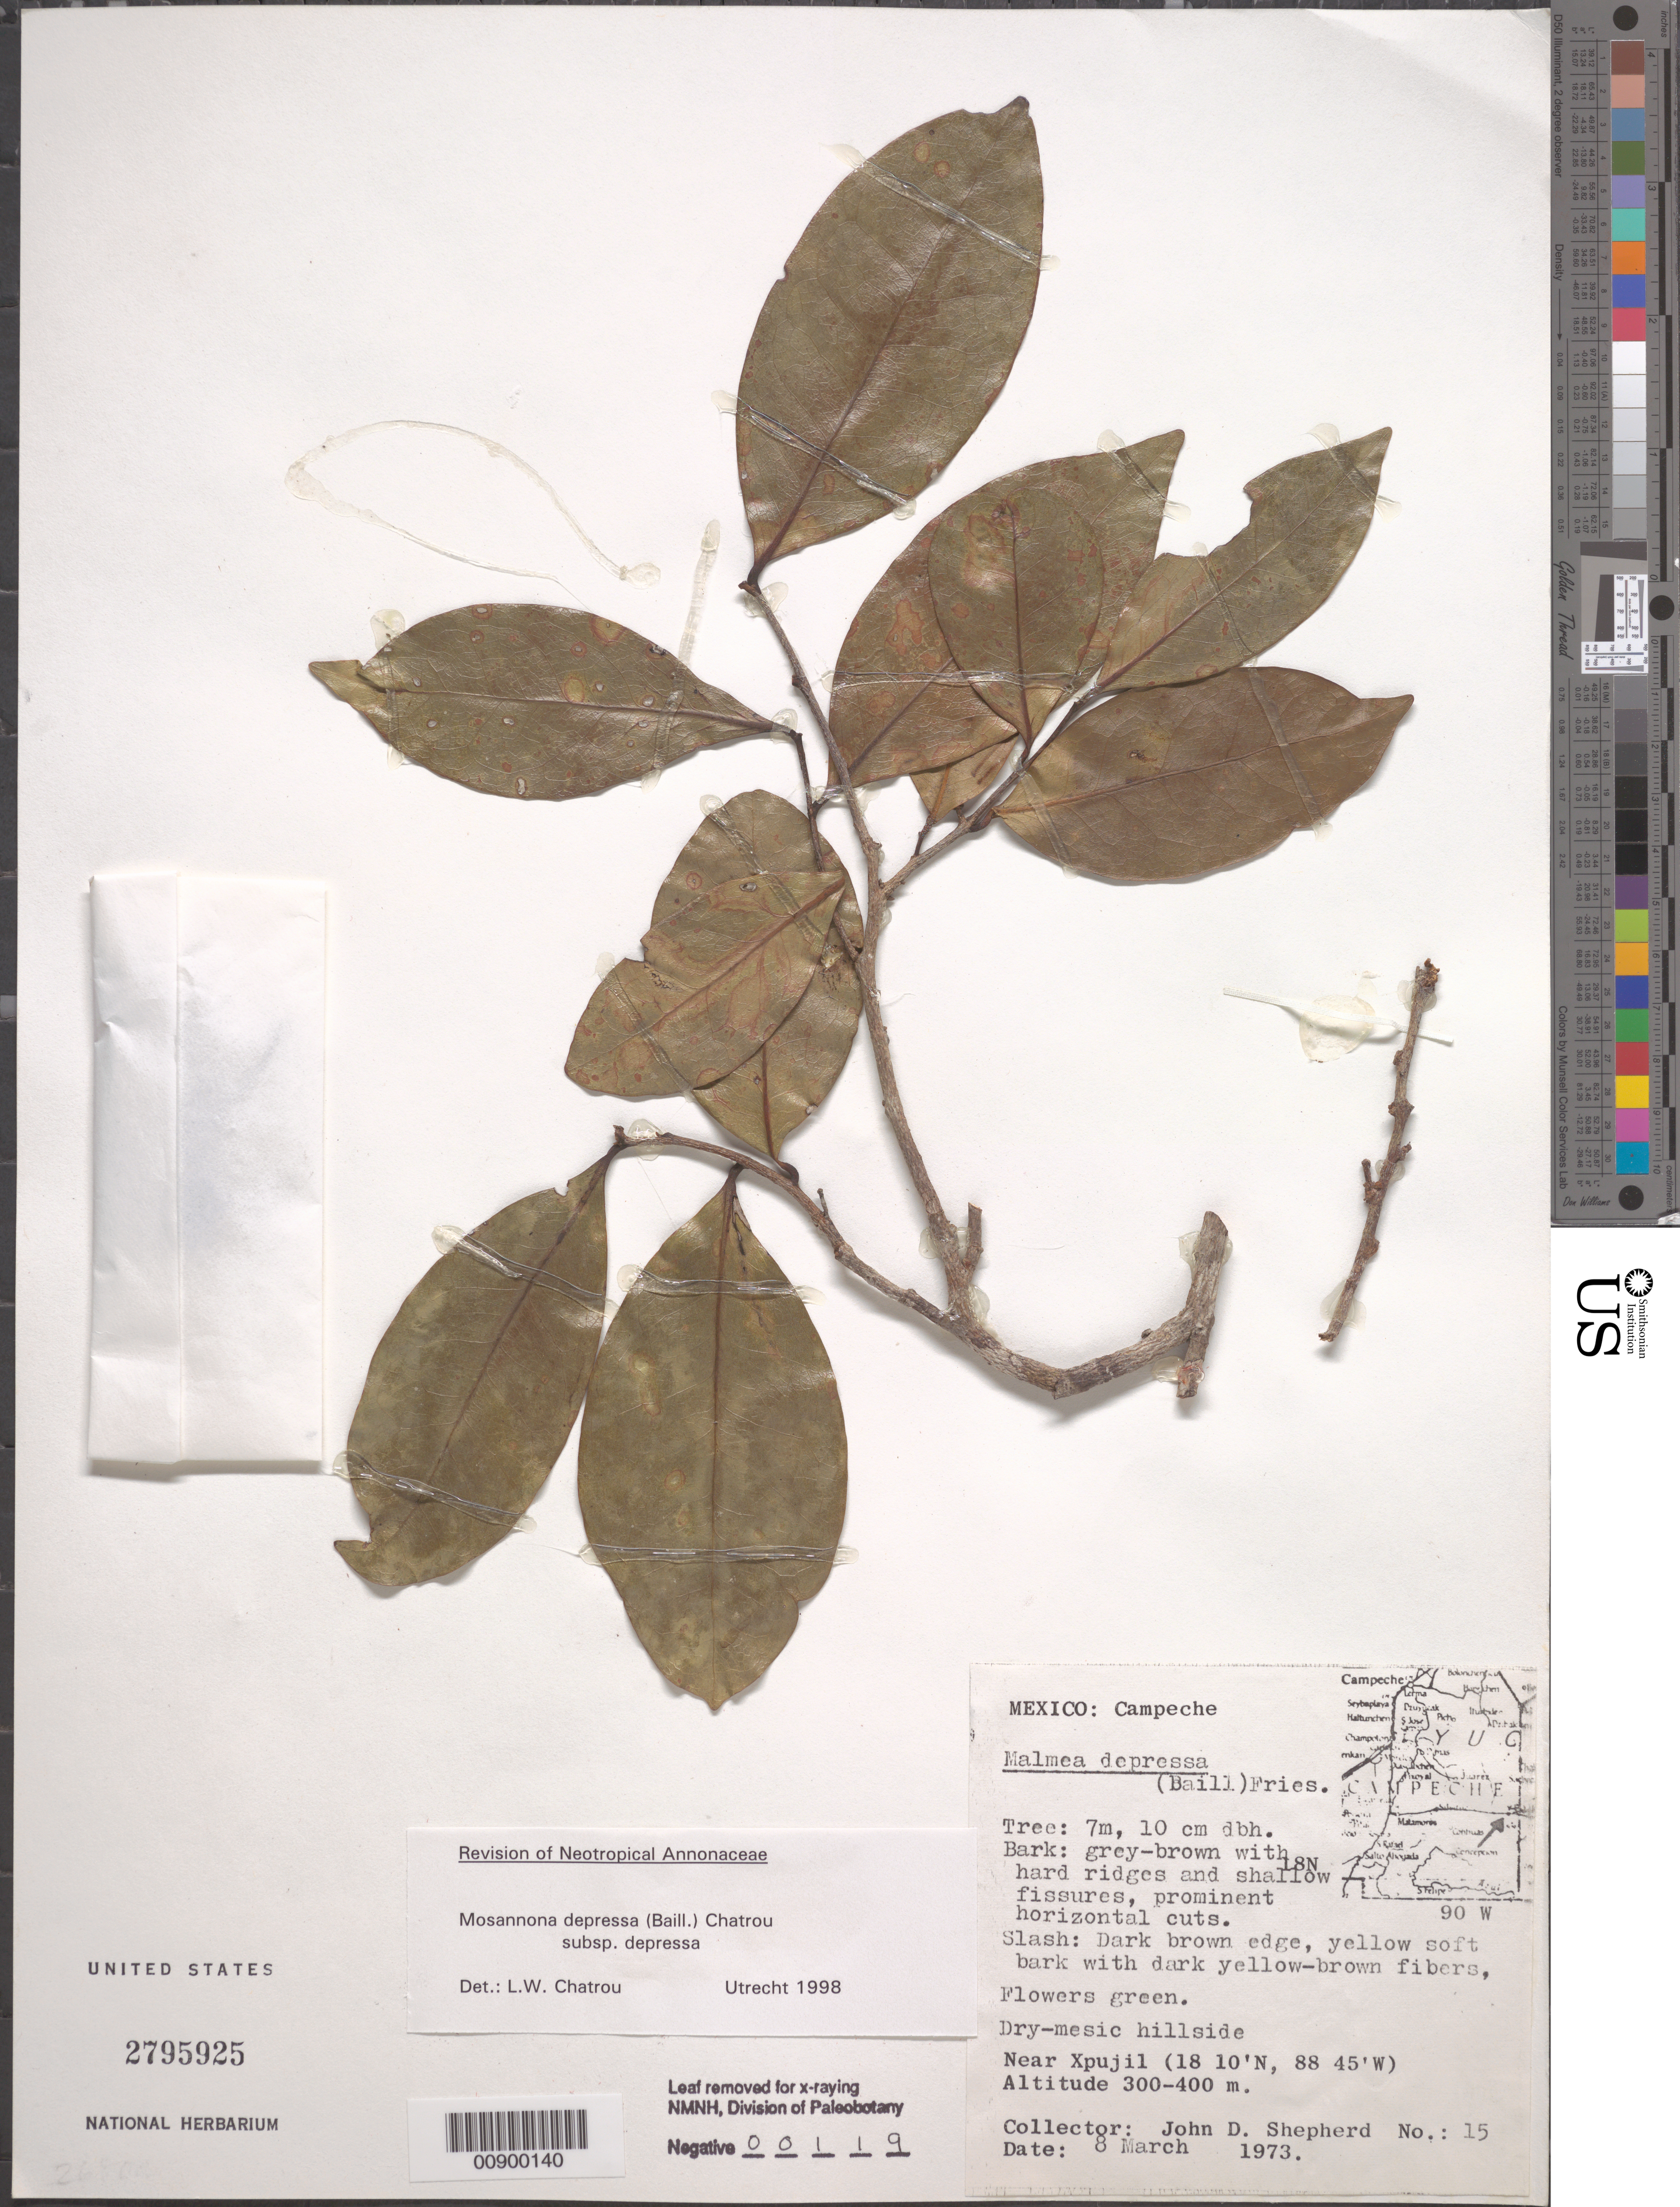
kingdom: Plantae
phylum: Tracheophyta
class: Magnoliopsida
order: Magnoliales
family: Annonaceae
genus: Malmea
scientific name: Malmea depressa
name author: (Baill.) R.E. Fr.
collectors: J. D. Shepherd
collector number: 15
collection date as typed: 08 Mar 1973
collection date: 1973-03-08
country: Mexico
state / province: Campeche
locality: Near Xpujil, Campeche.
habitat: Dry-mesic hillside.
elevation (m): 400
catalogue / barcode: US 2795925